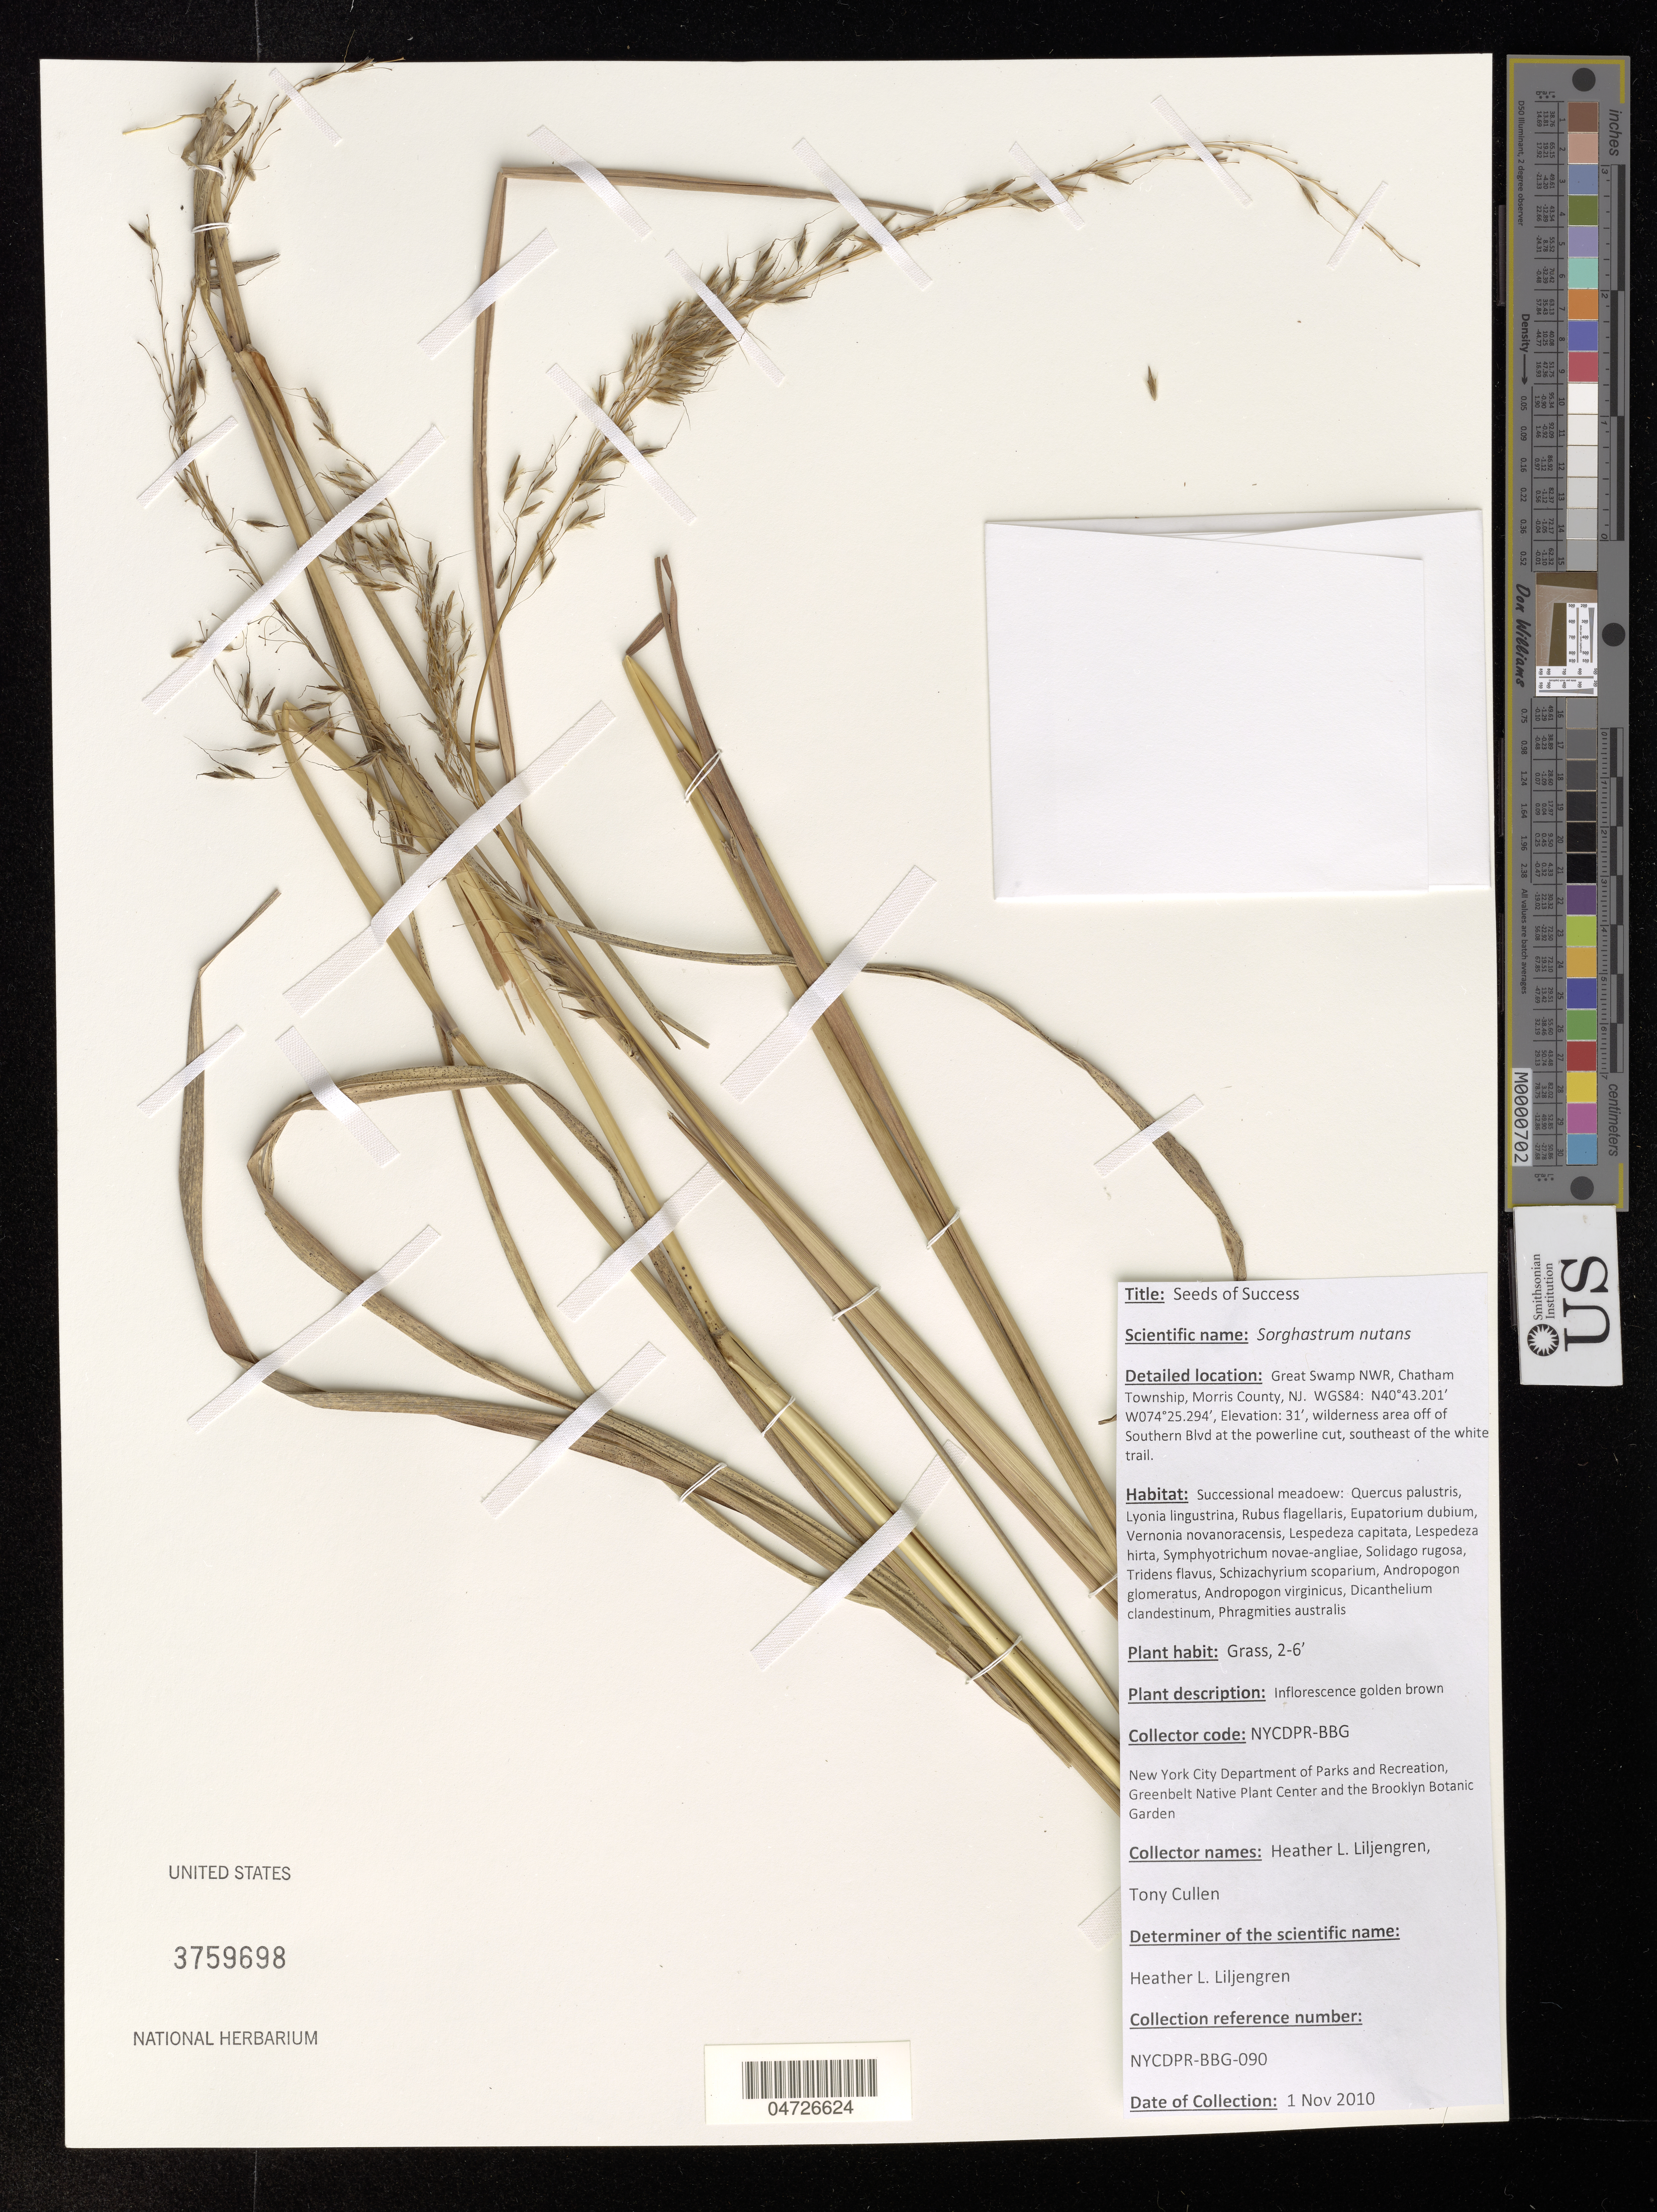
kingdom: Plantae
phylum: Tracheophyta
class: Liliopsida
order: Poales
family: Poaceae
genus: Sorghastrum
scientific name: Sorghastrum nutans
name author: (L.) Nash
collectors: H. Liljengren & T. Cullen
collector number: NYCDPR-BBG-090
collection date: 2010-11-01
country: United States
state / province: New Jersey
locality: Great Swamp NWR, Catham Township, Morris County. Wilderness area off of Southern Blvd at the powerline cut, southeast of the white trail.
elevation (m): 9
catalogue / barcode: US 3759698